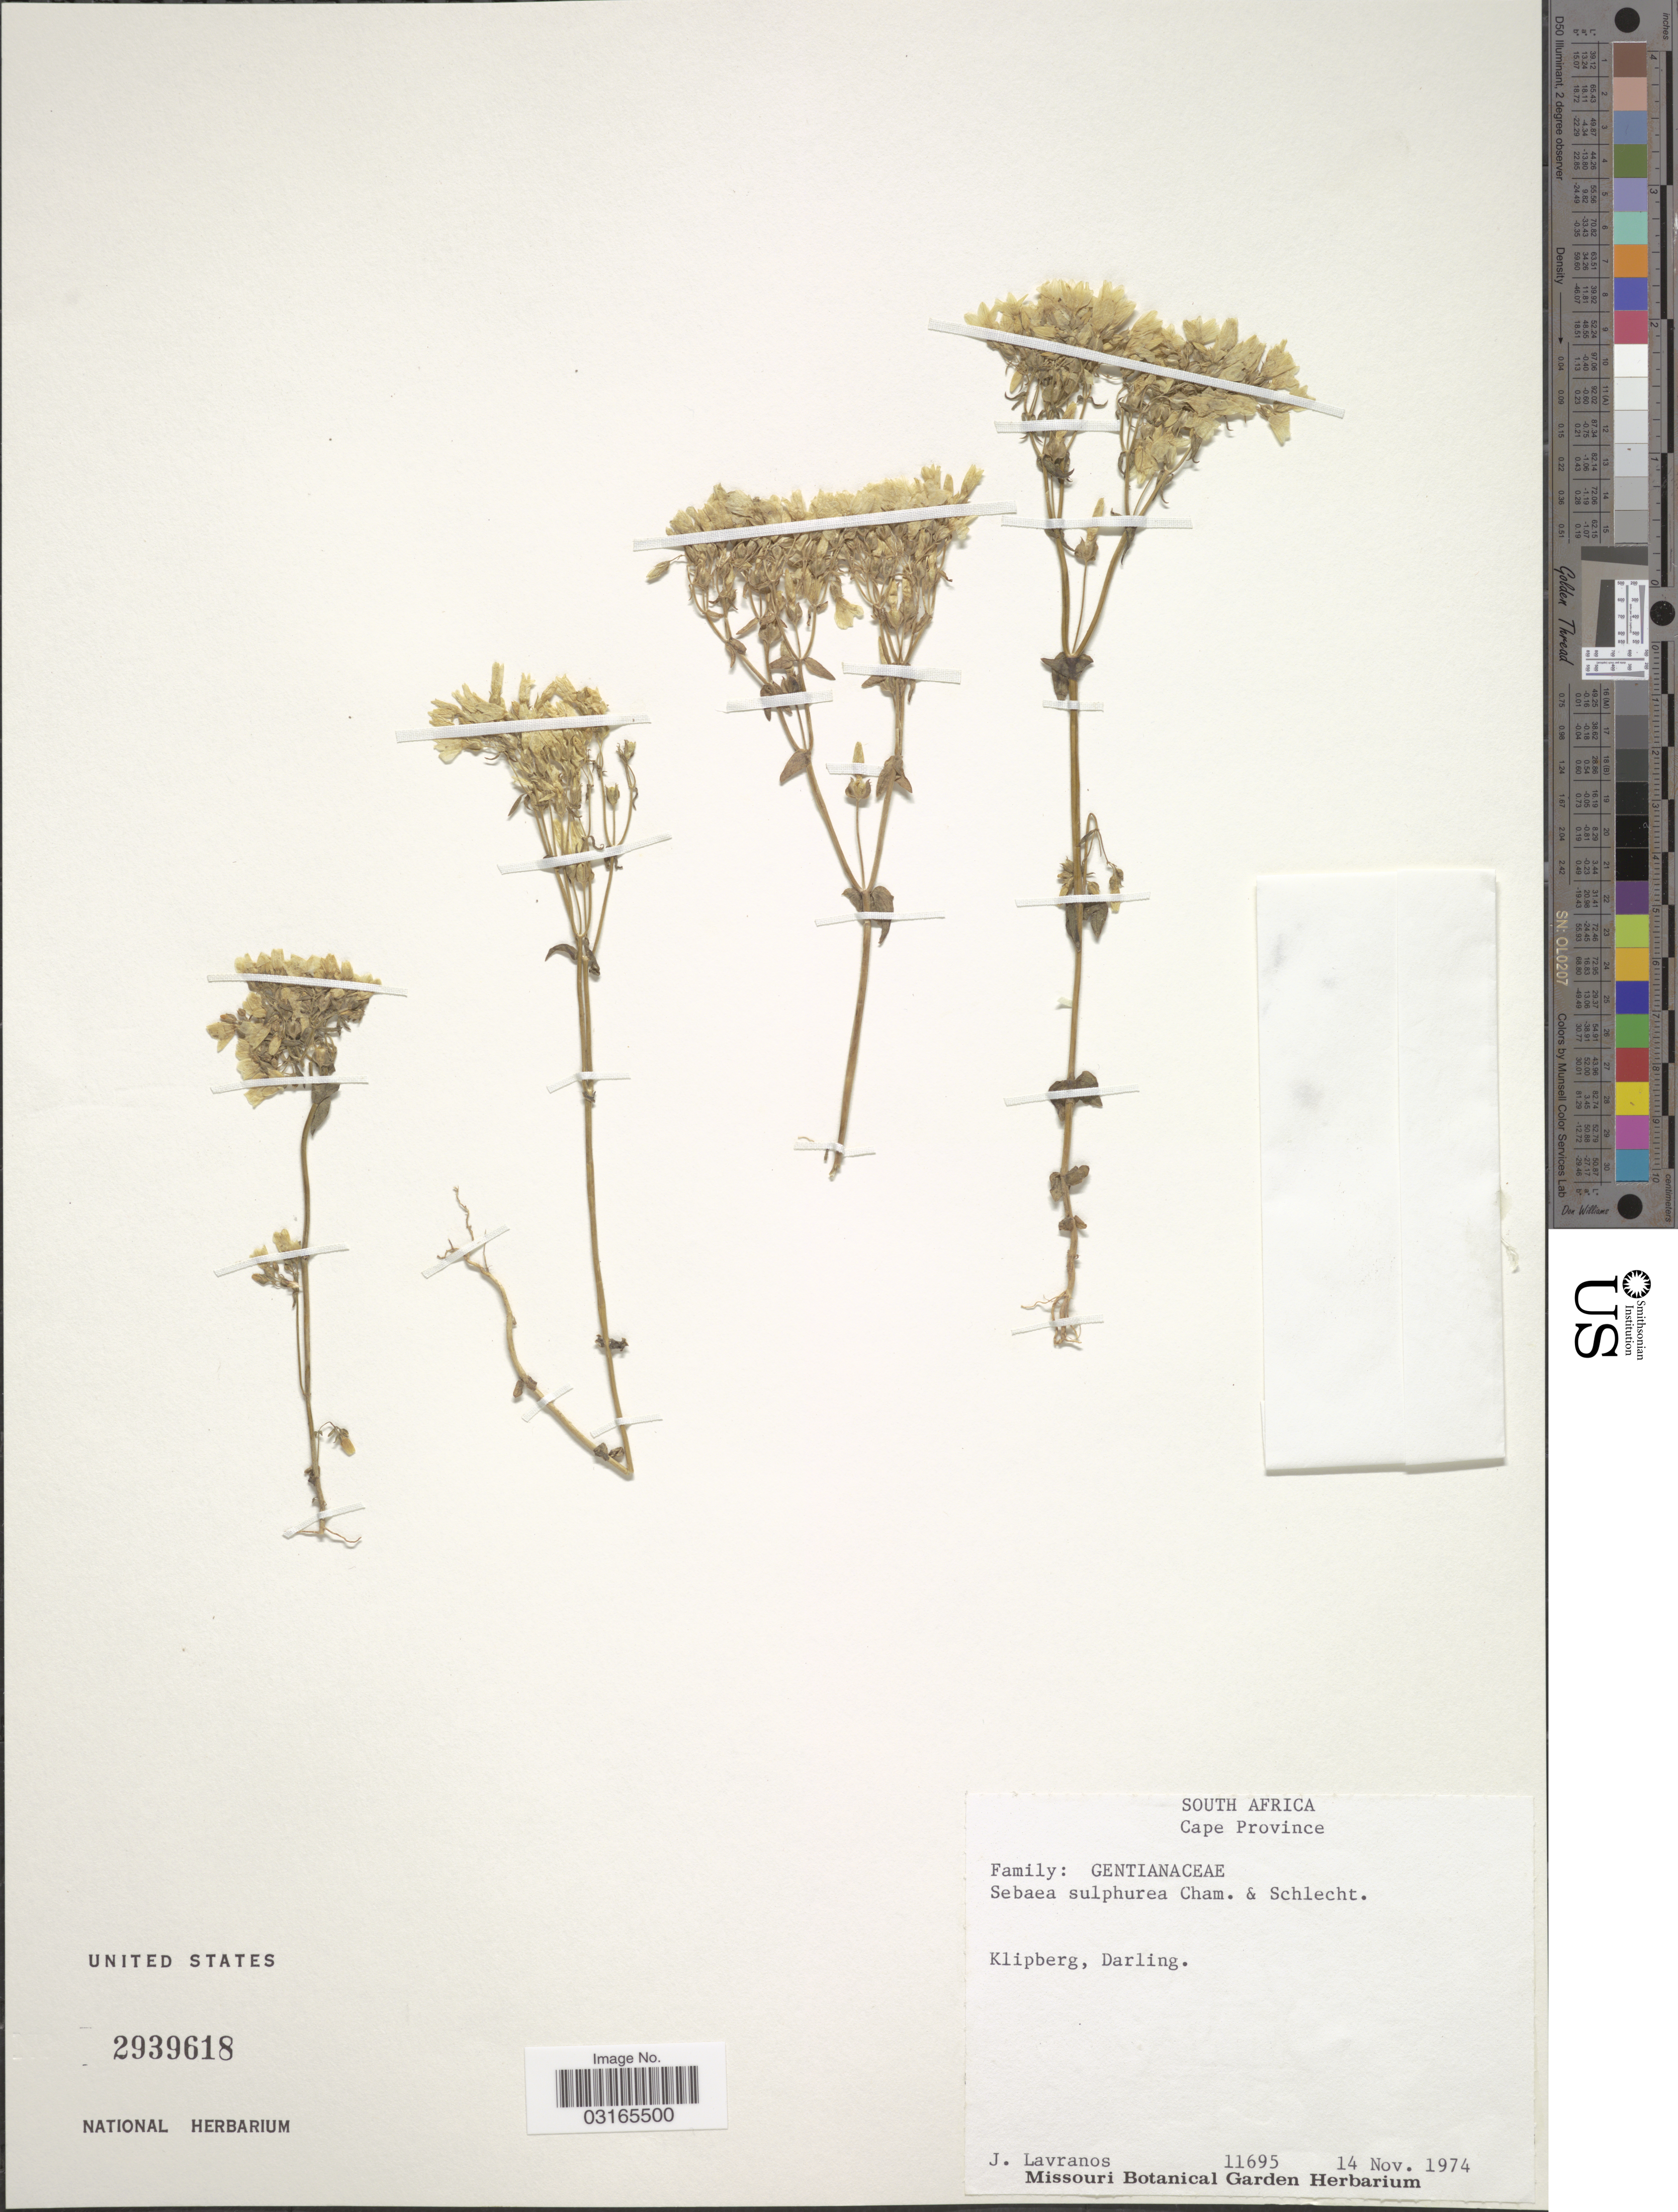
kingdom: Plantae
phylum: Tracheophyta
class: Magnoliopsida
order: Gentianales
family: Gentianaceae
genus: Sebaea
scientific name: Sebaea sulphurea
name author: Cham. & Schltdl.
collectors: J. Lavranos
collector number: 11695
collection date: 1974-11-14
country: South Africa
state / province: Western Cape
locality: Klipberg, Darling.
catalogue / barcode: US 2939618